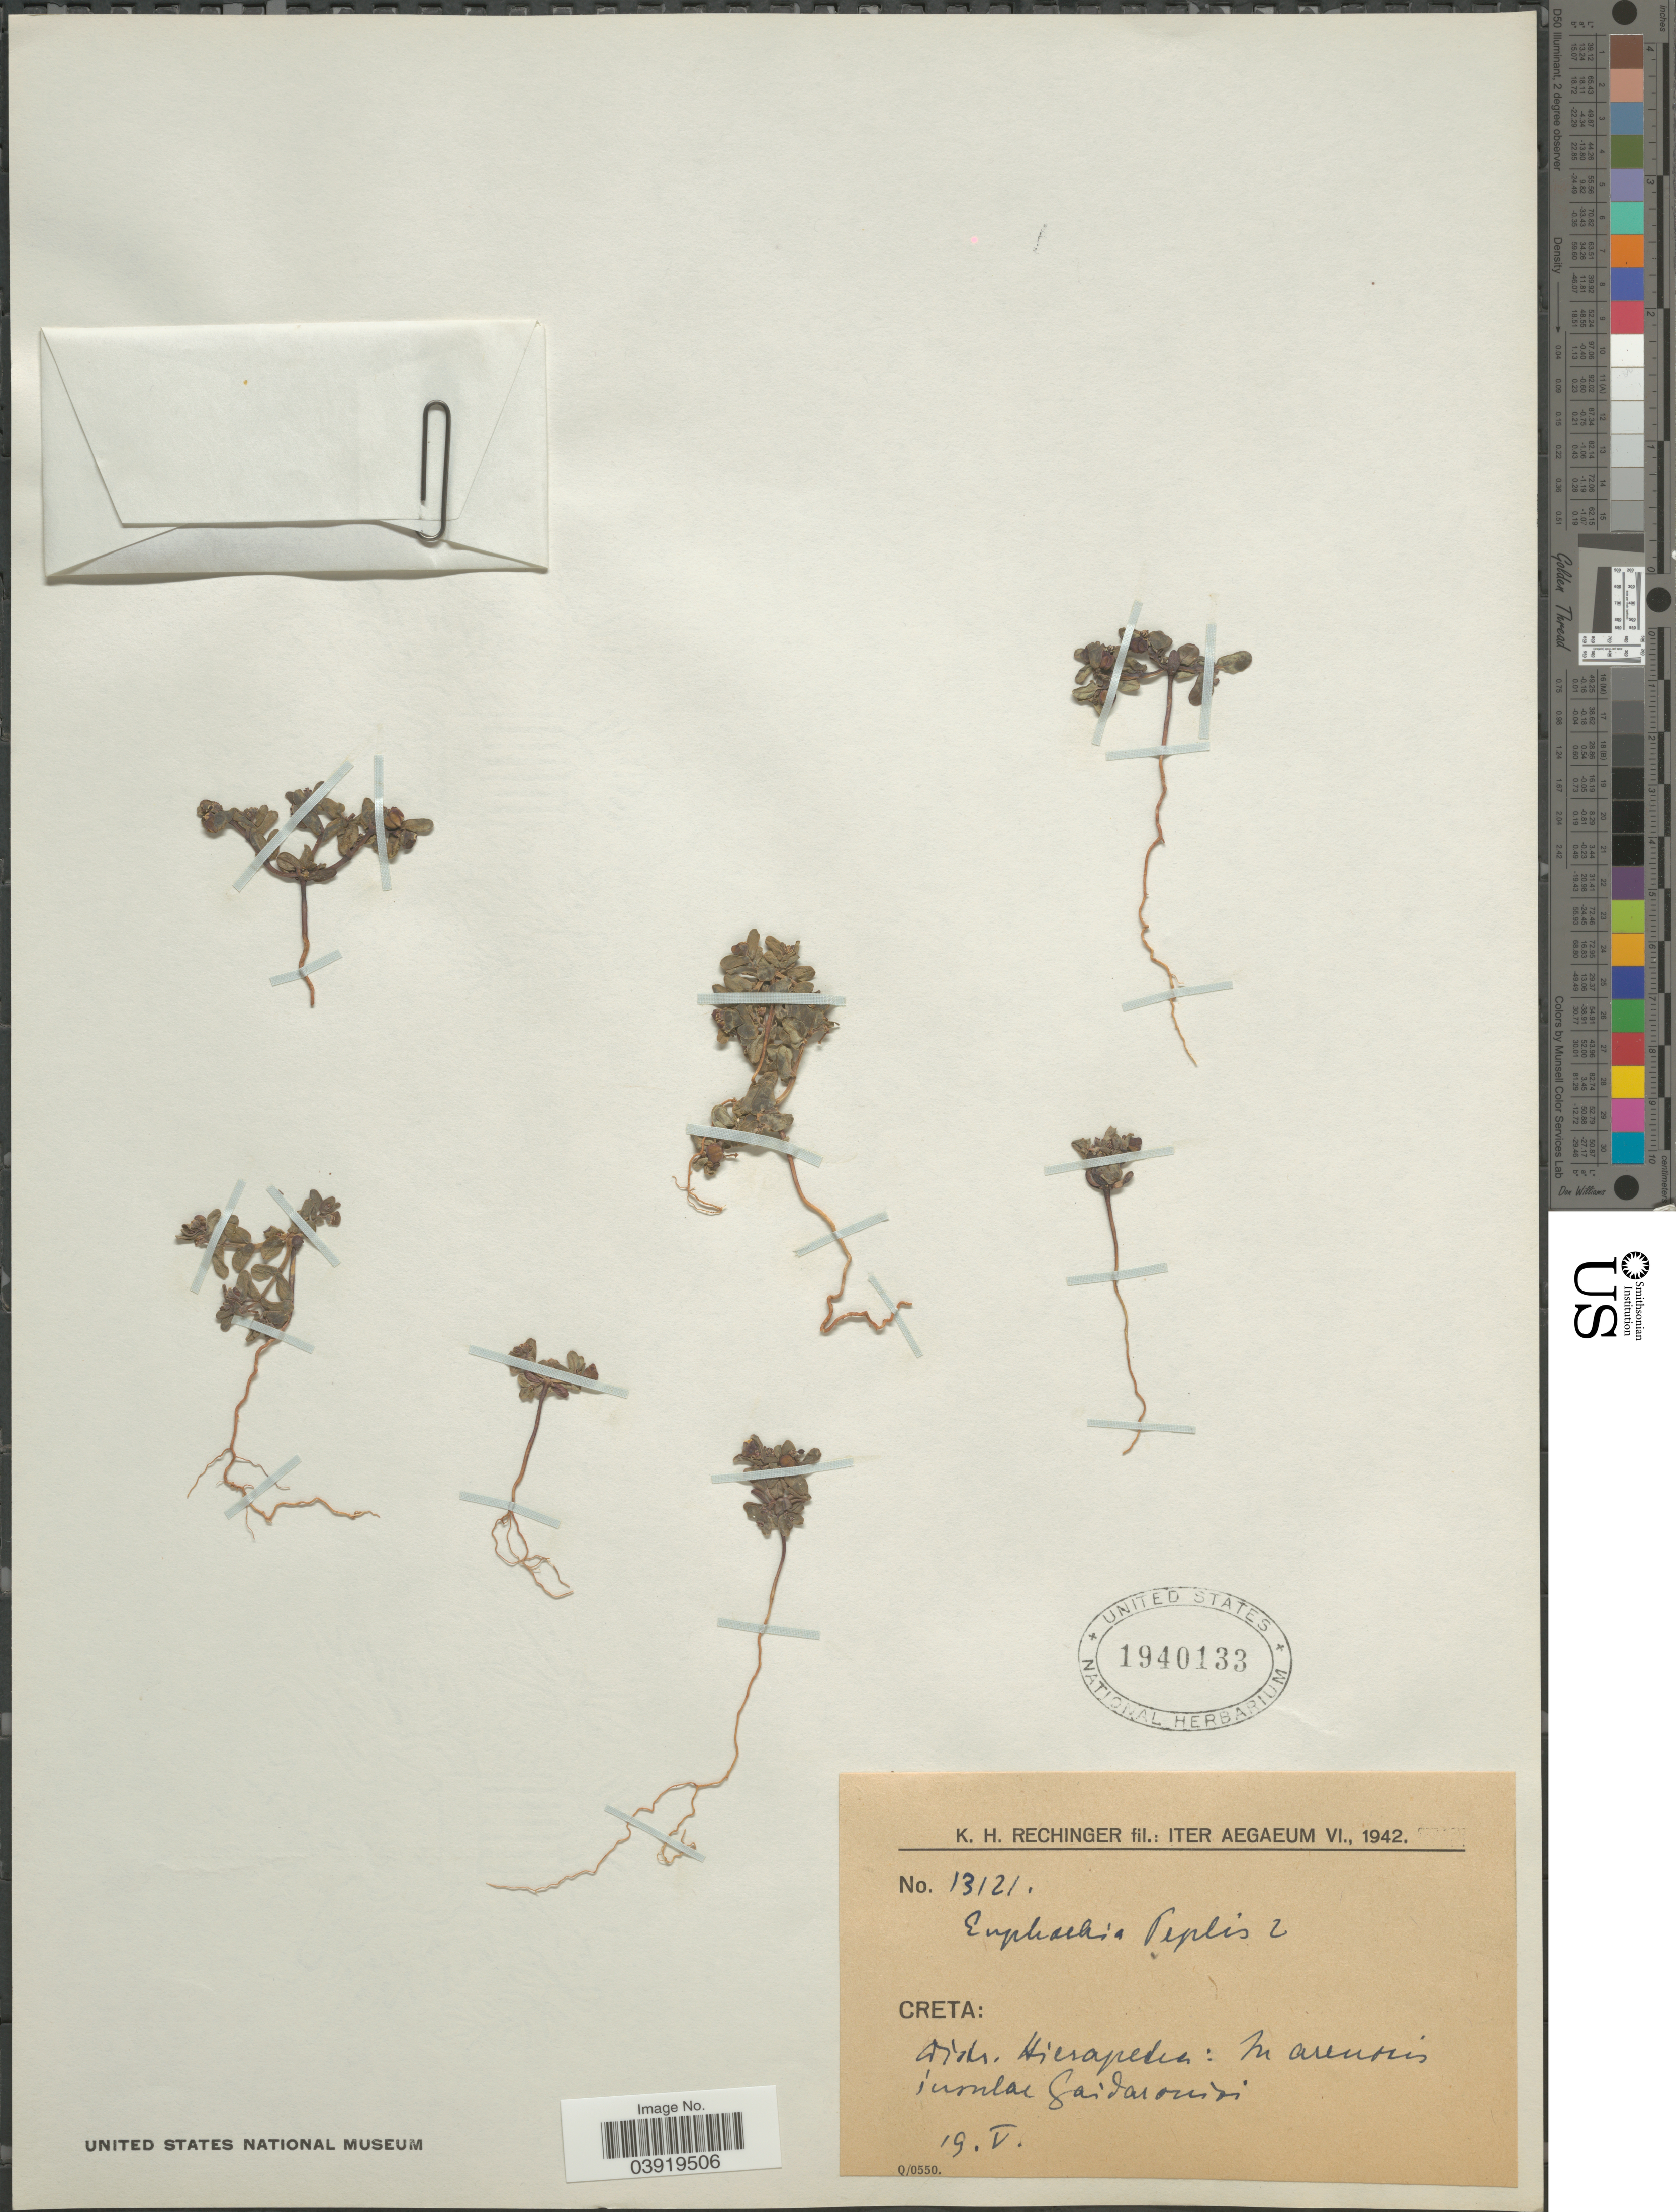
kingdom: Plantae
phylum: Tracheophyta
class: Magnoliopsida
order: Malpighiales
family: Euphorbiaceae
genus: Euphorbia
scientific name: Euphorbia peplis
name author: L.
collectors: K. H. Rechinger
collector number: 13121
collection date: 1942-05-19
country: Greece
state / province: Crete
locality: Iter Aegaeum VI. Creta: Distr Hierapetra: In arenosis insulae Gaidaronisi.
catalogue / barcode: US 1940133